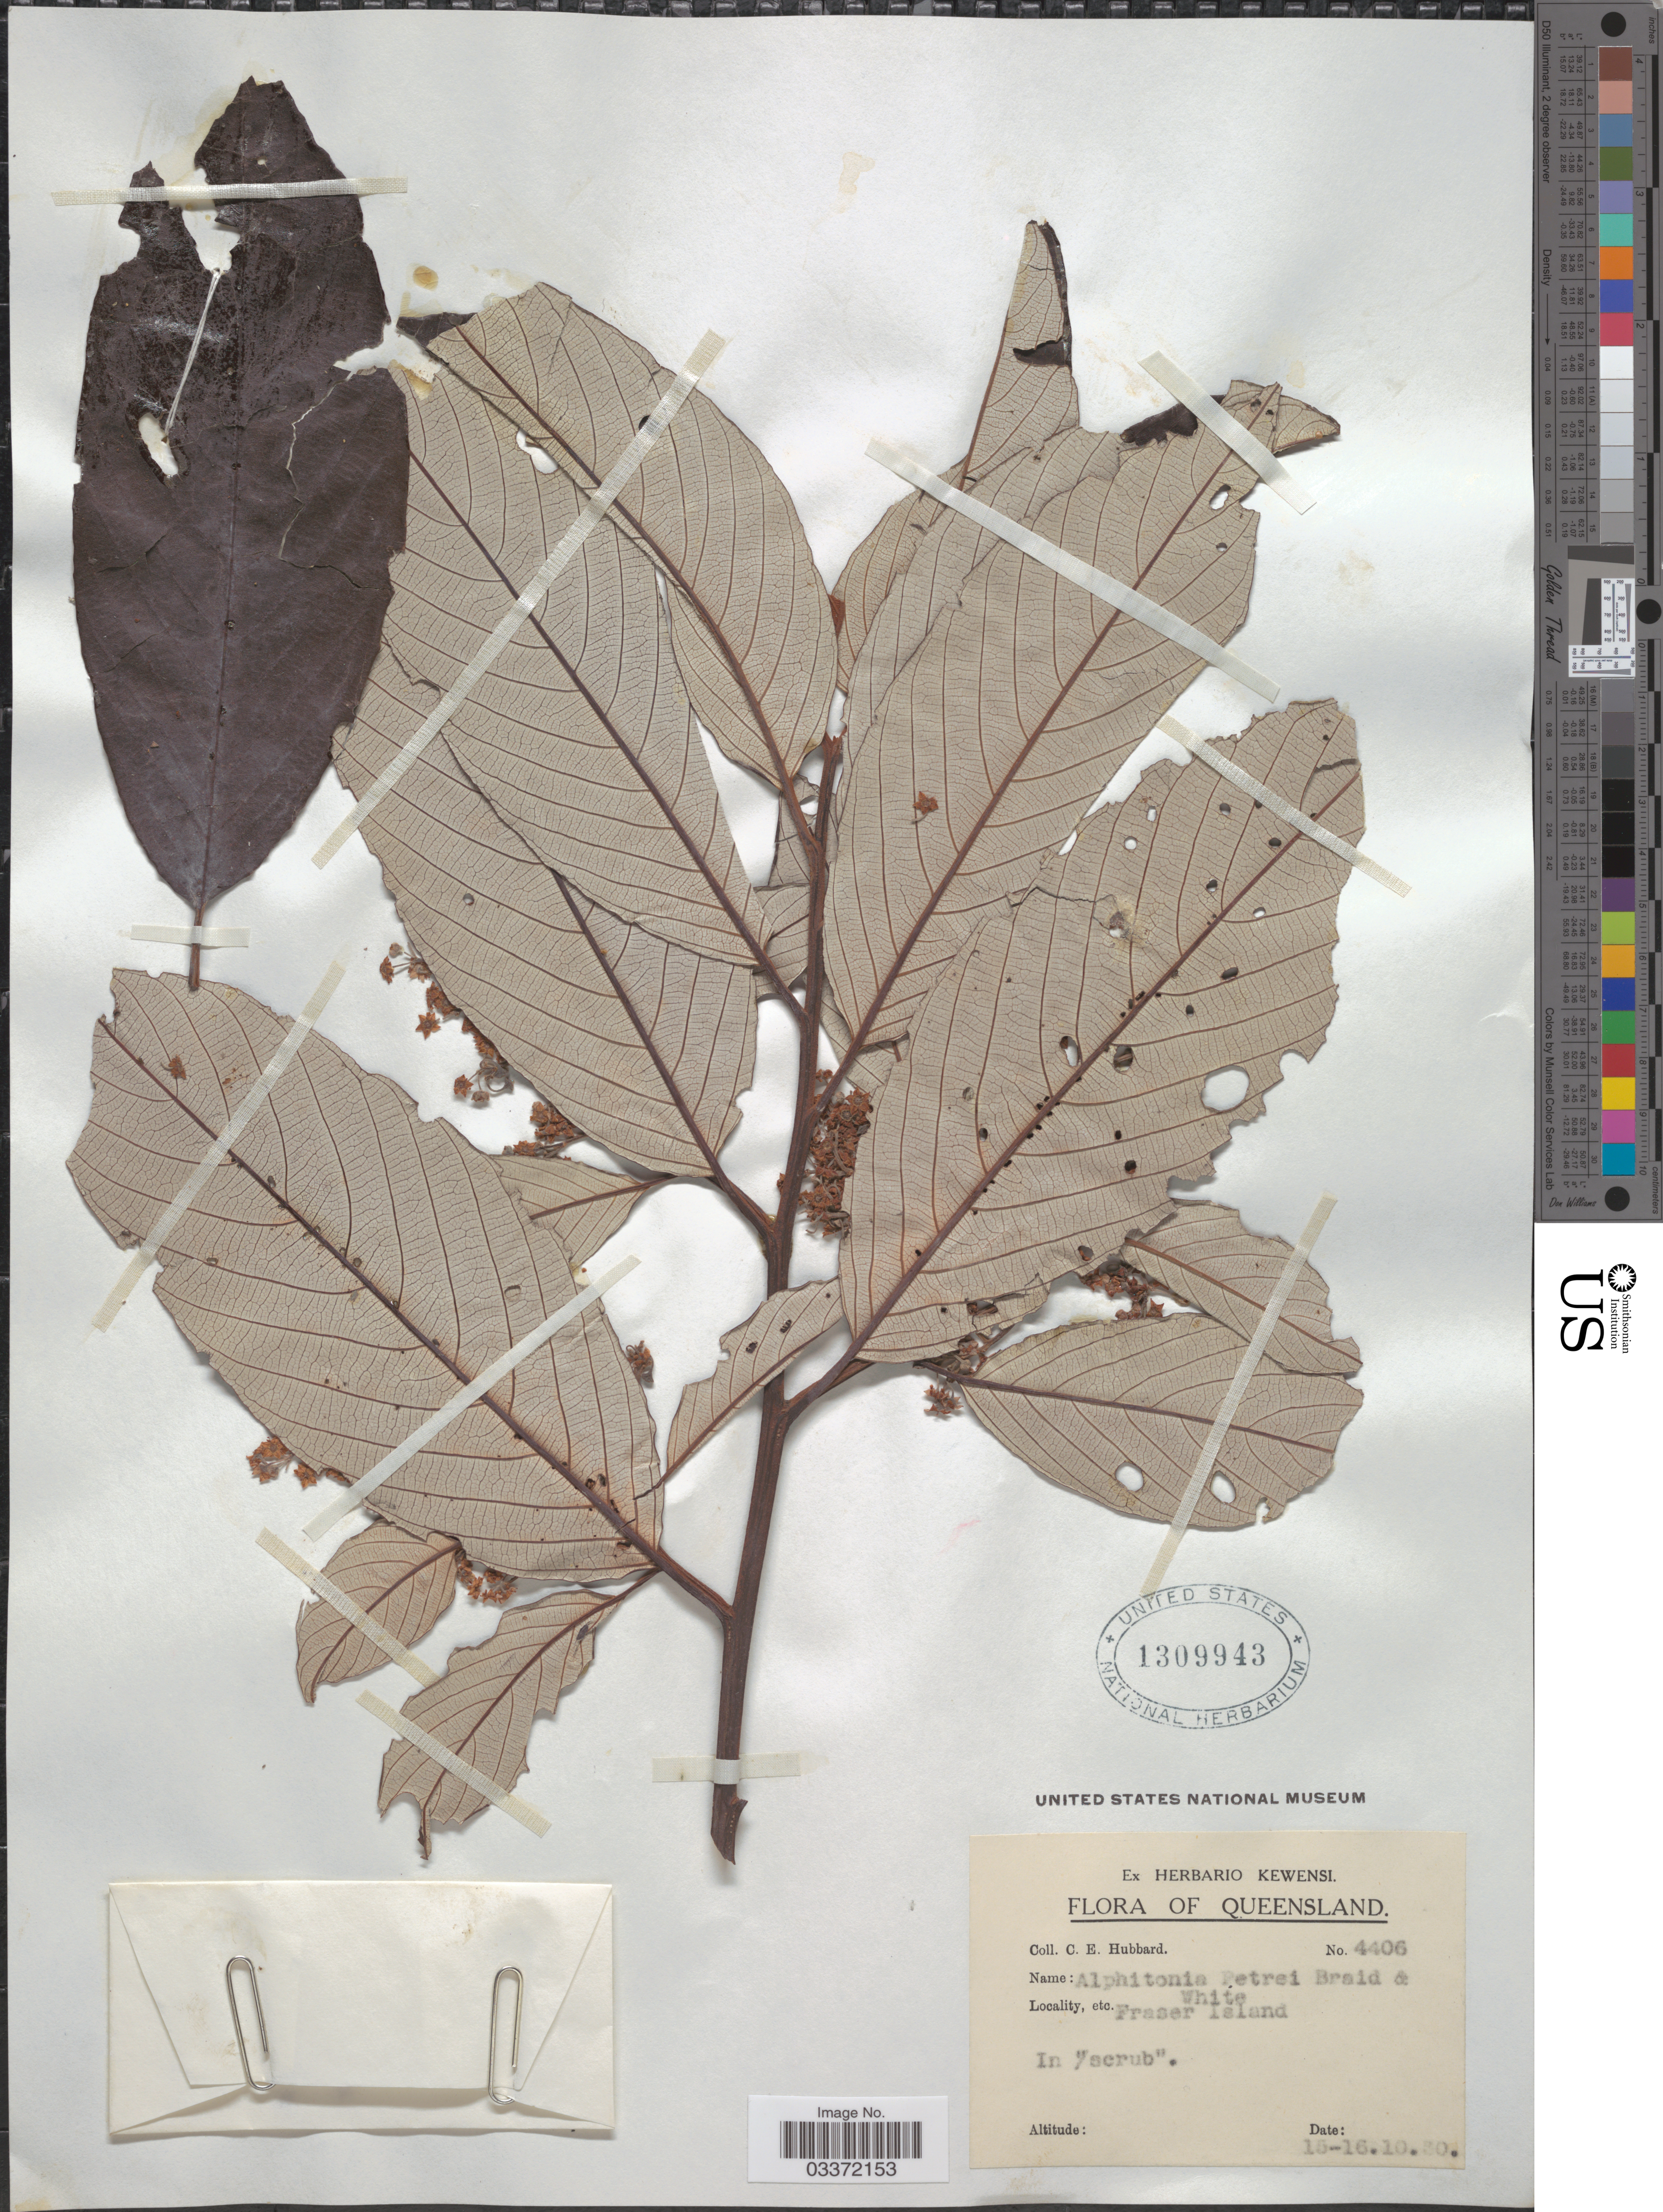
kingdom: Plantae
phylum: Tracheophyta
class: Magnoliopsida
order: Rosales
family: Rhamnaceae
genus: Alphitonia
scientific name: Alphitonia petriei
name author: Braid & C.T. White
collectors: C. E. Hubbard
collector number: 4406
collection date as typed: Transcribed d/m/y: 15/10/30 to 16/10/30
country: Australia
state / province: Queensland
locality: Fraser Island.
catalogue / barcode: US 1309943